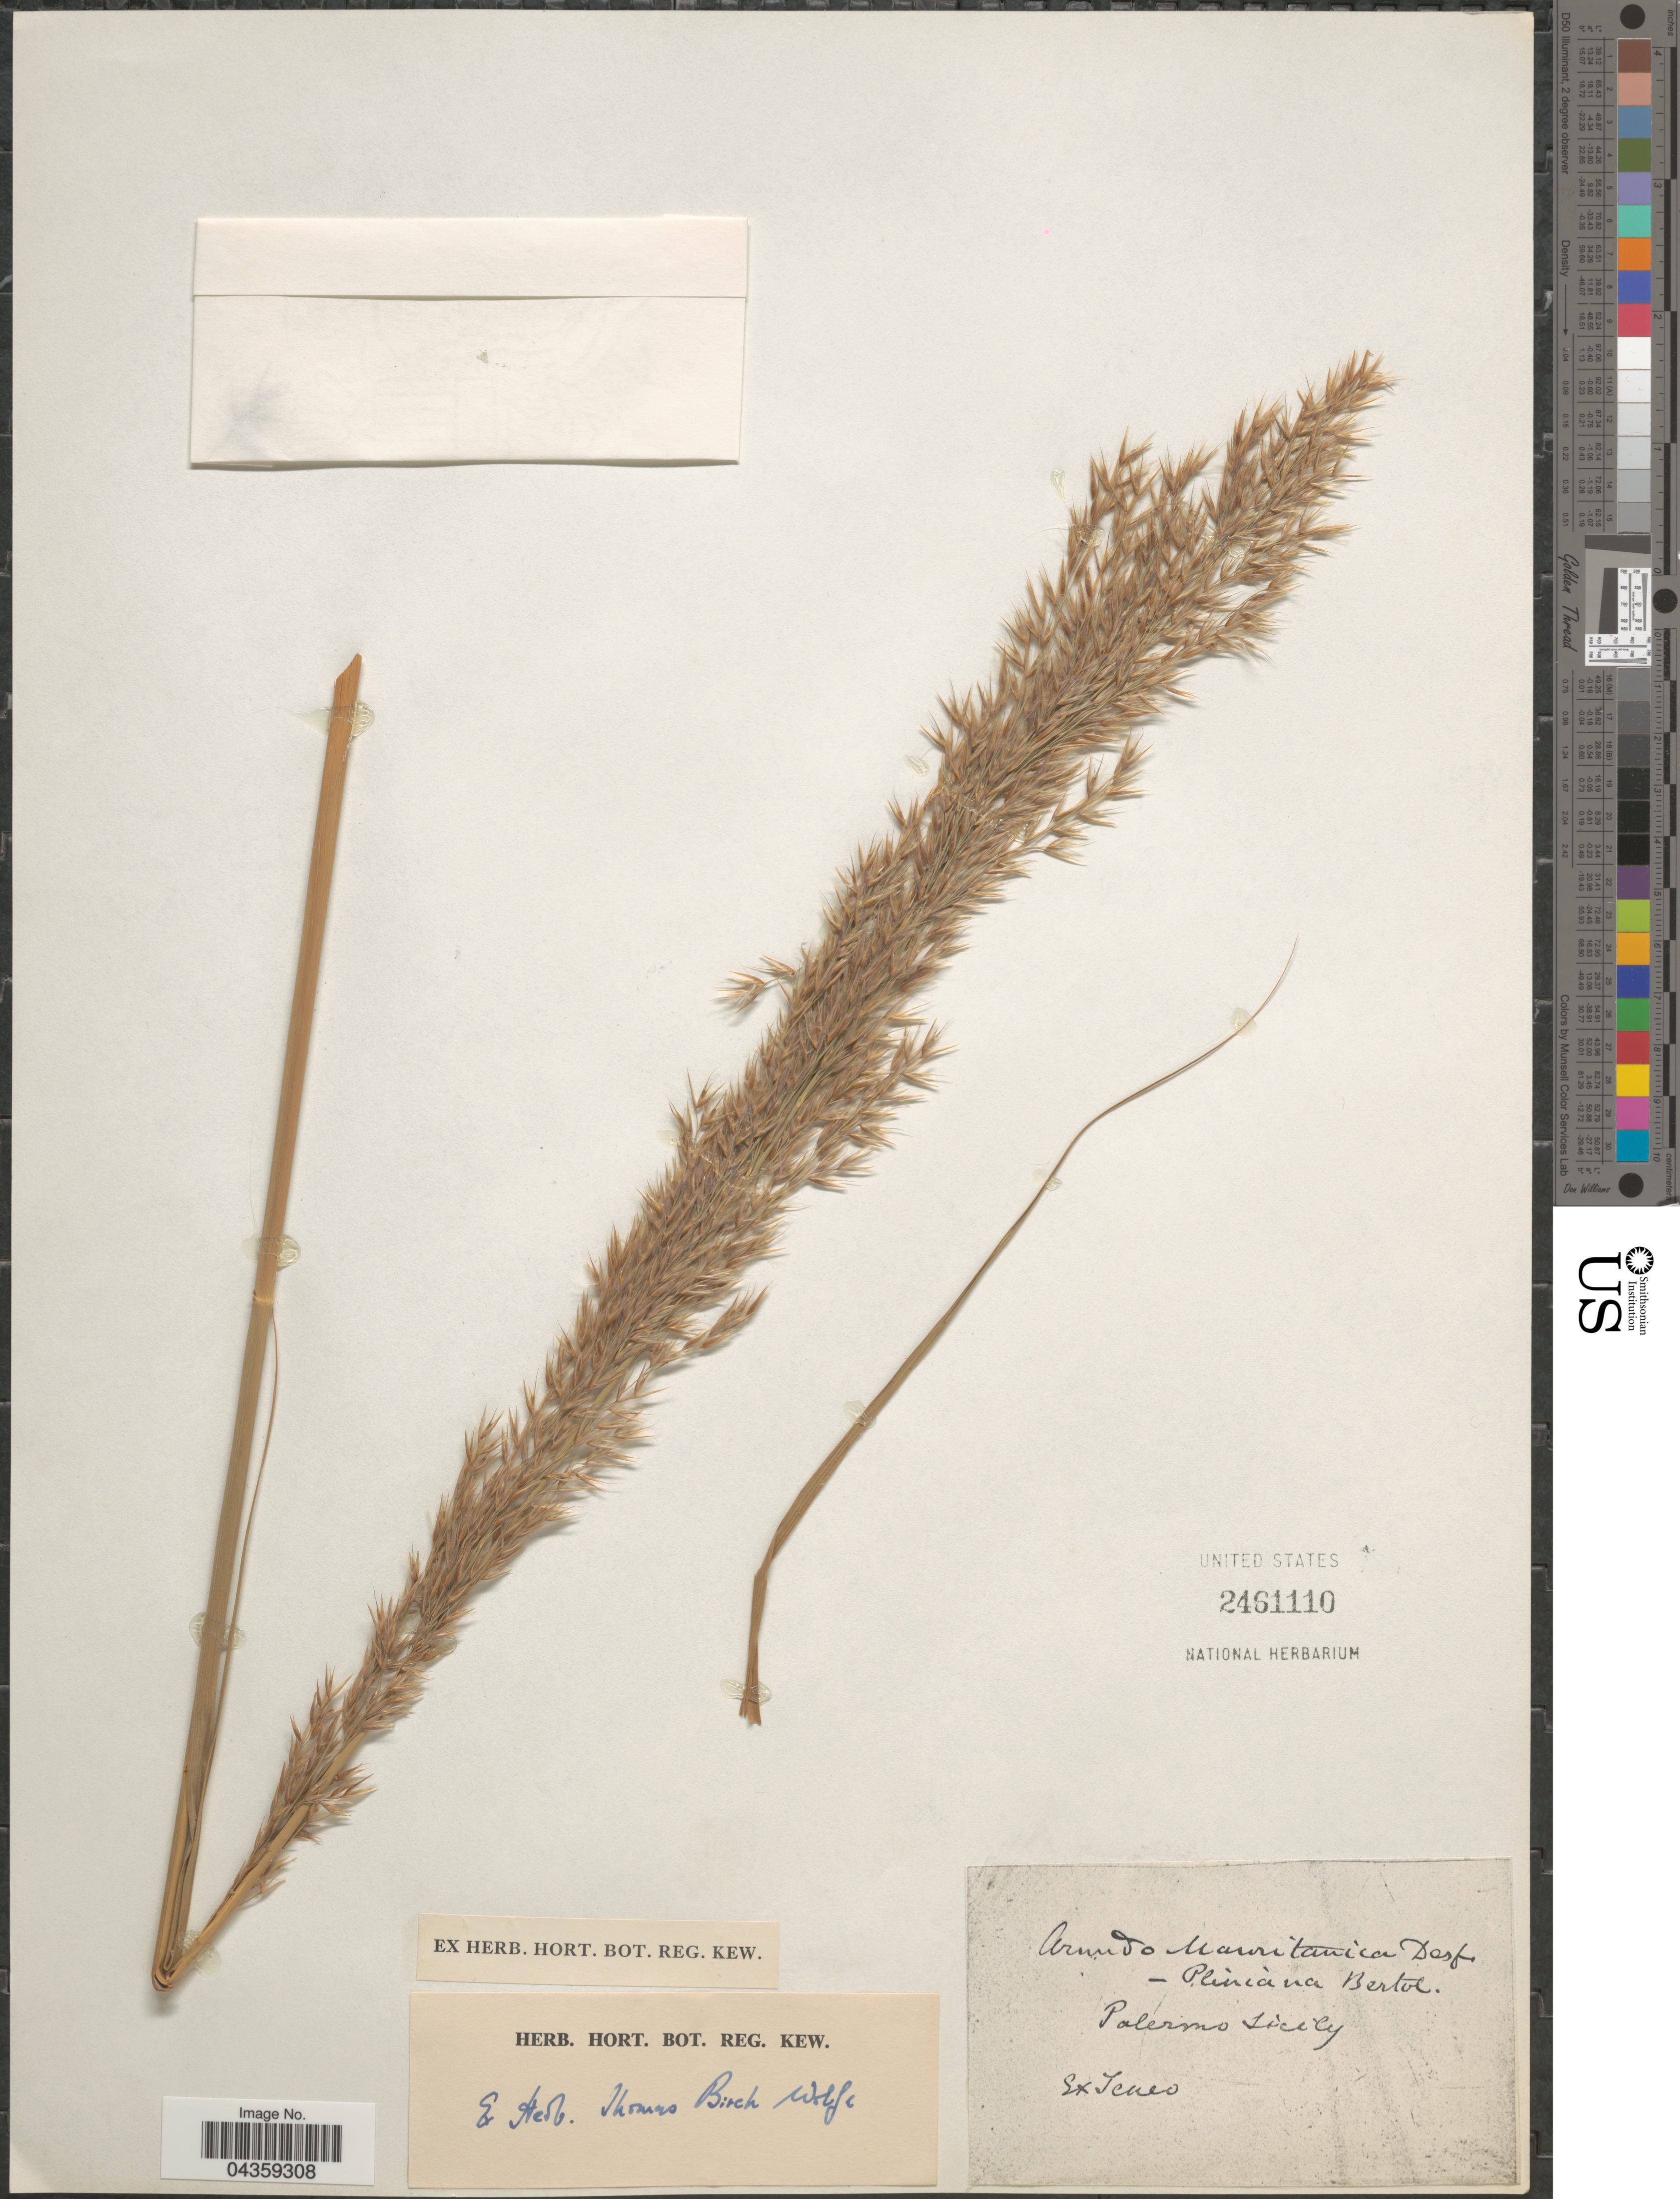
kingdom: Plantae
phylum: Tracheophyta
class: Liliopsida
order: Poales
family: Poaceae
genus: Arundo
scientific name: Arundo plinii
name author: Turra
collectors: Ex herb. Hort. Bot. Reg. Kew.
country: Italy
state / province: Siciliana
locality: Palermo Sicily.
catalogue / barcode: US 2461110